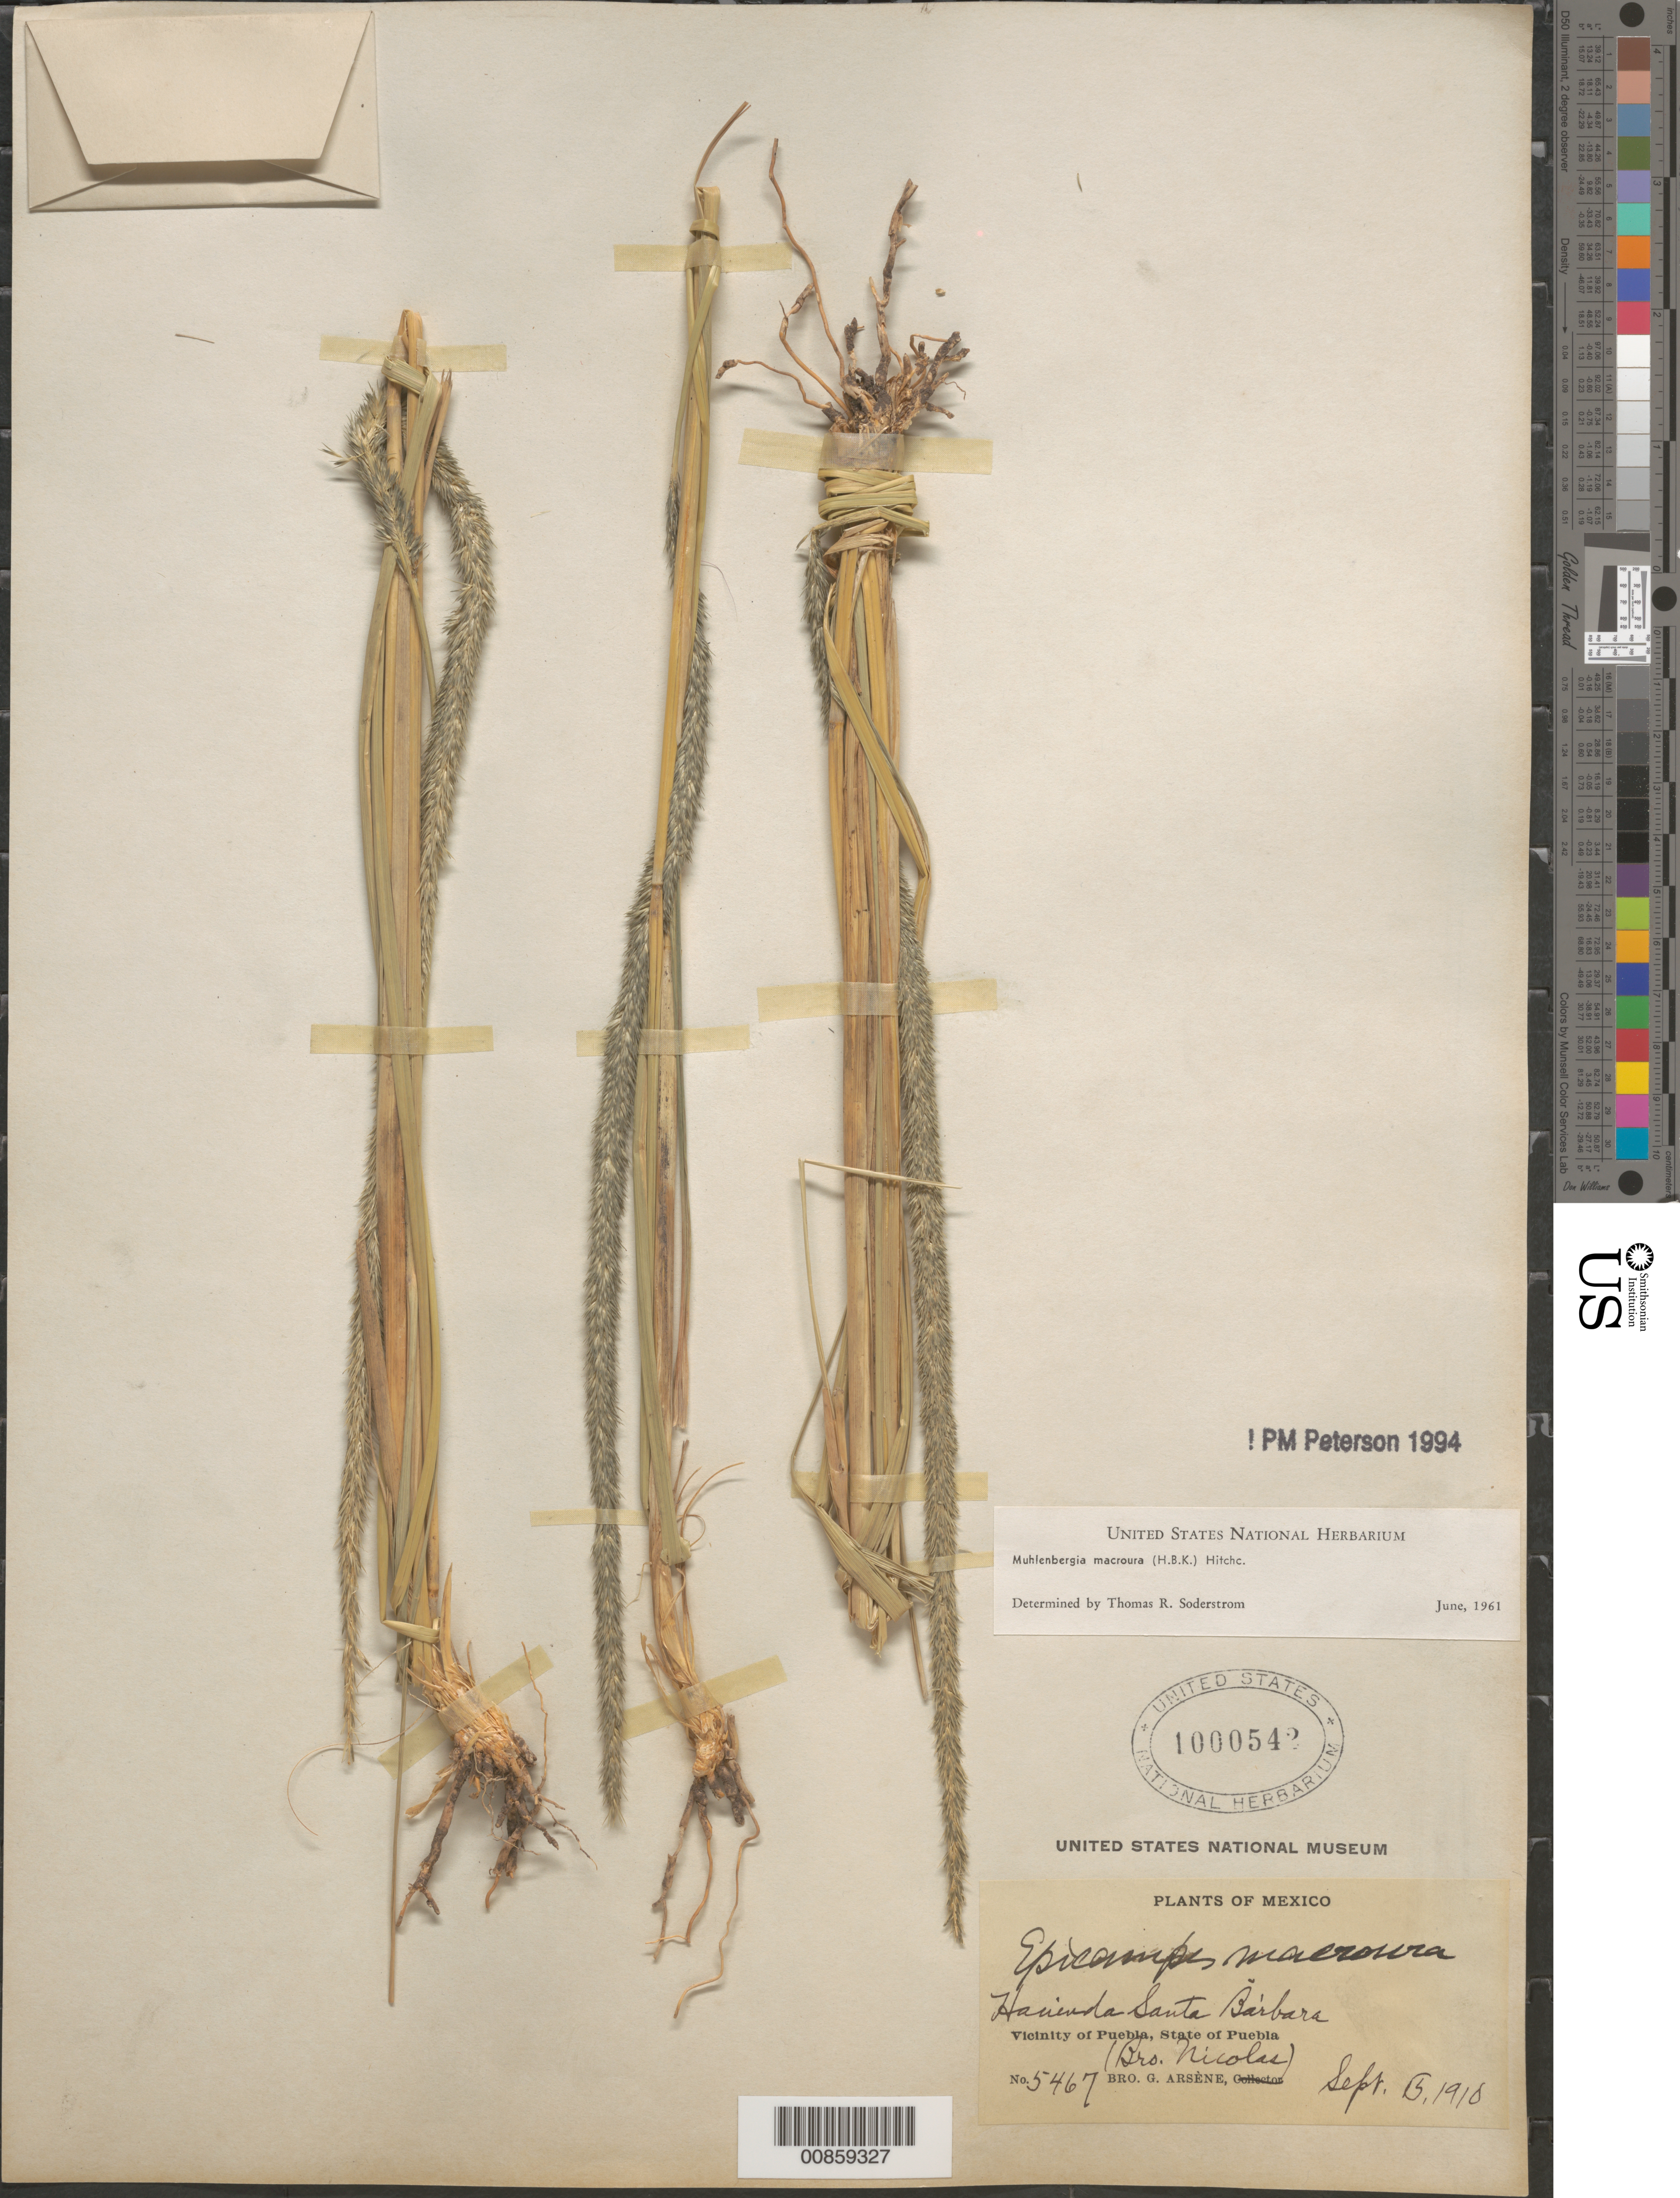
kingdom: Plantae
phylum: Tracheophyta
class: Liliopsida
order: Poales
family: Poaceae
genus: Muhlenbergia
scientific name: Muhlenbergia macroura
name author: (Kunth) Hitchc.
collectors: Bro. G. Arsène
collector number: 5467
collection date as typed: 15 Sep 1910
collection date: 1910-09-15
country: Mexico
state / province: Puebla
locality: Hacienda Santa Barbara, vicinity of Puebla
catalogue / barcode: US 1000542